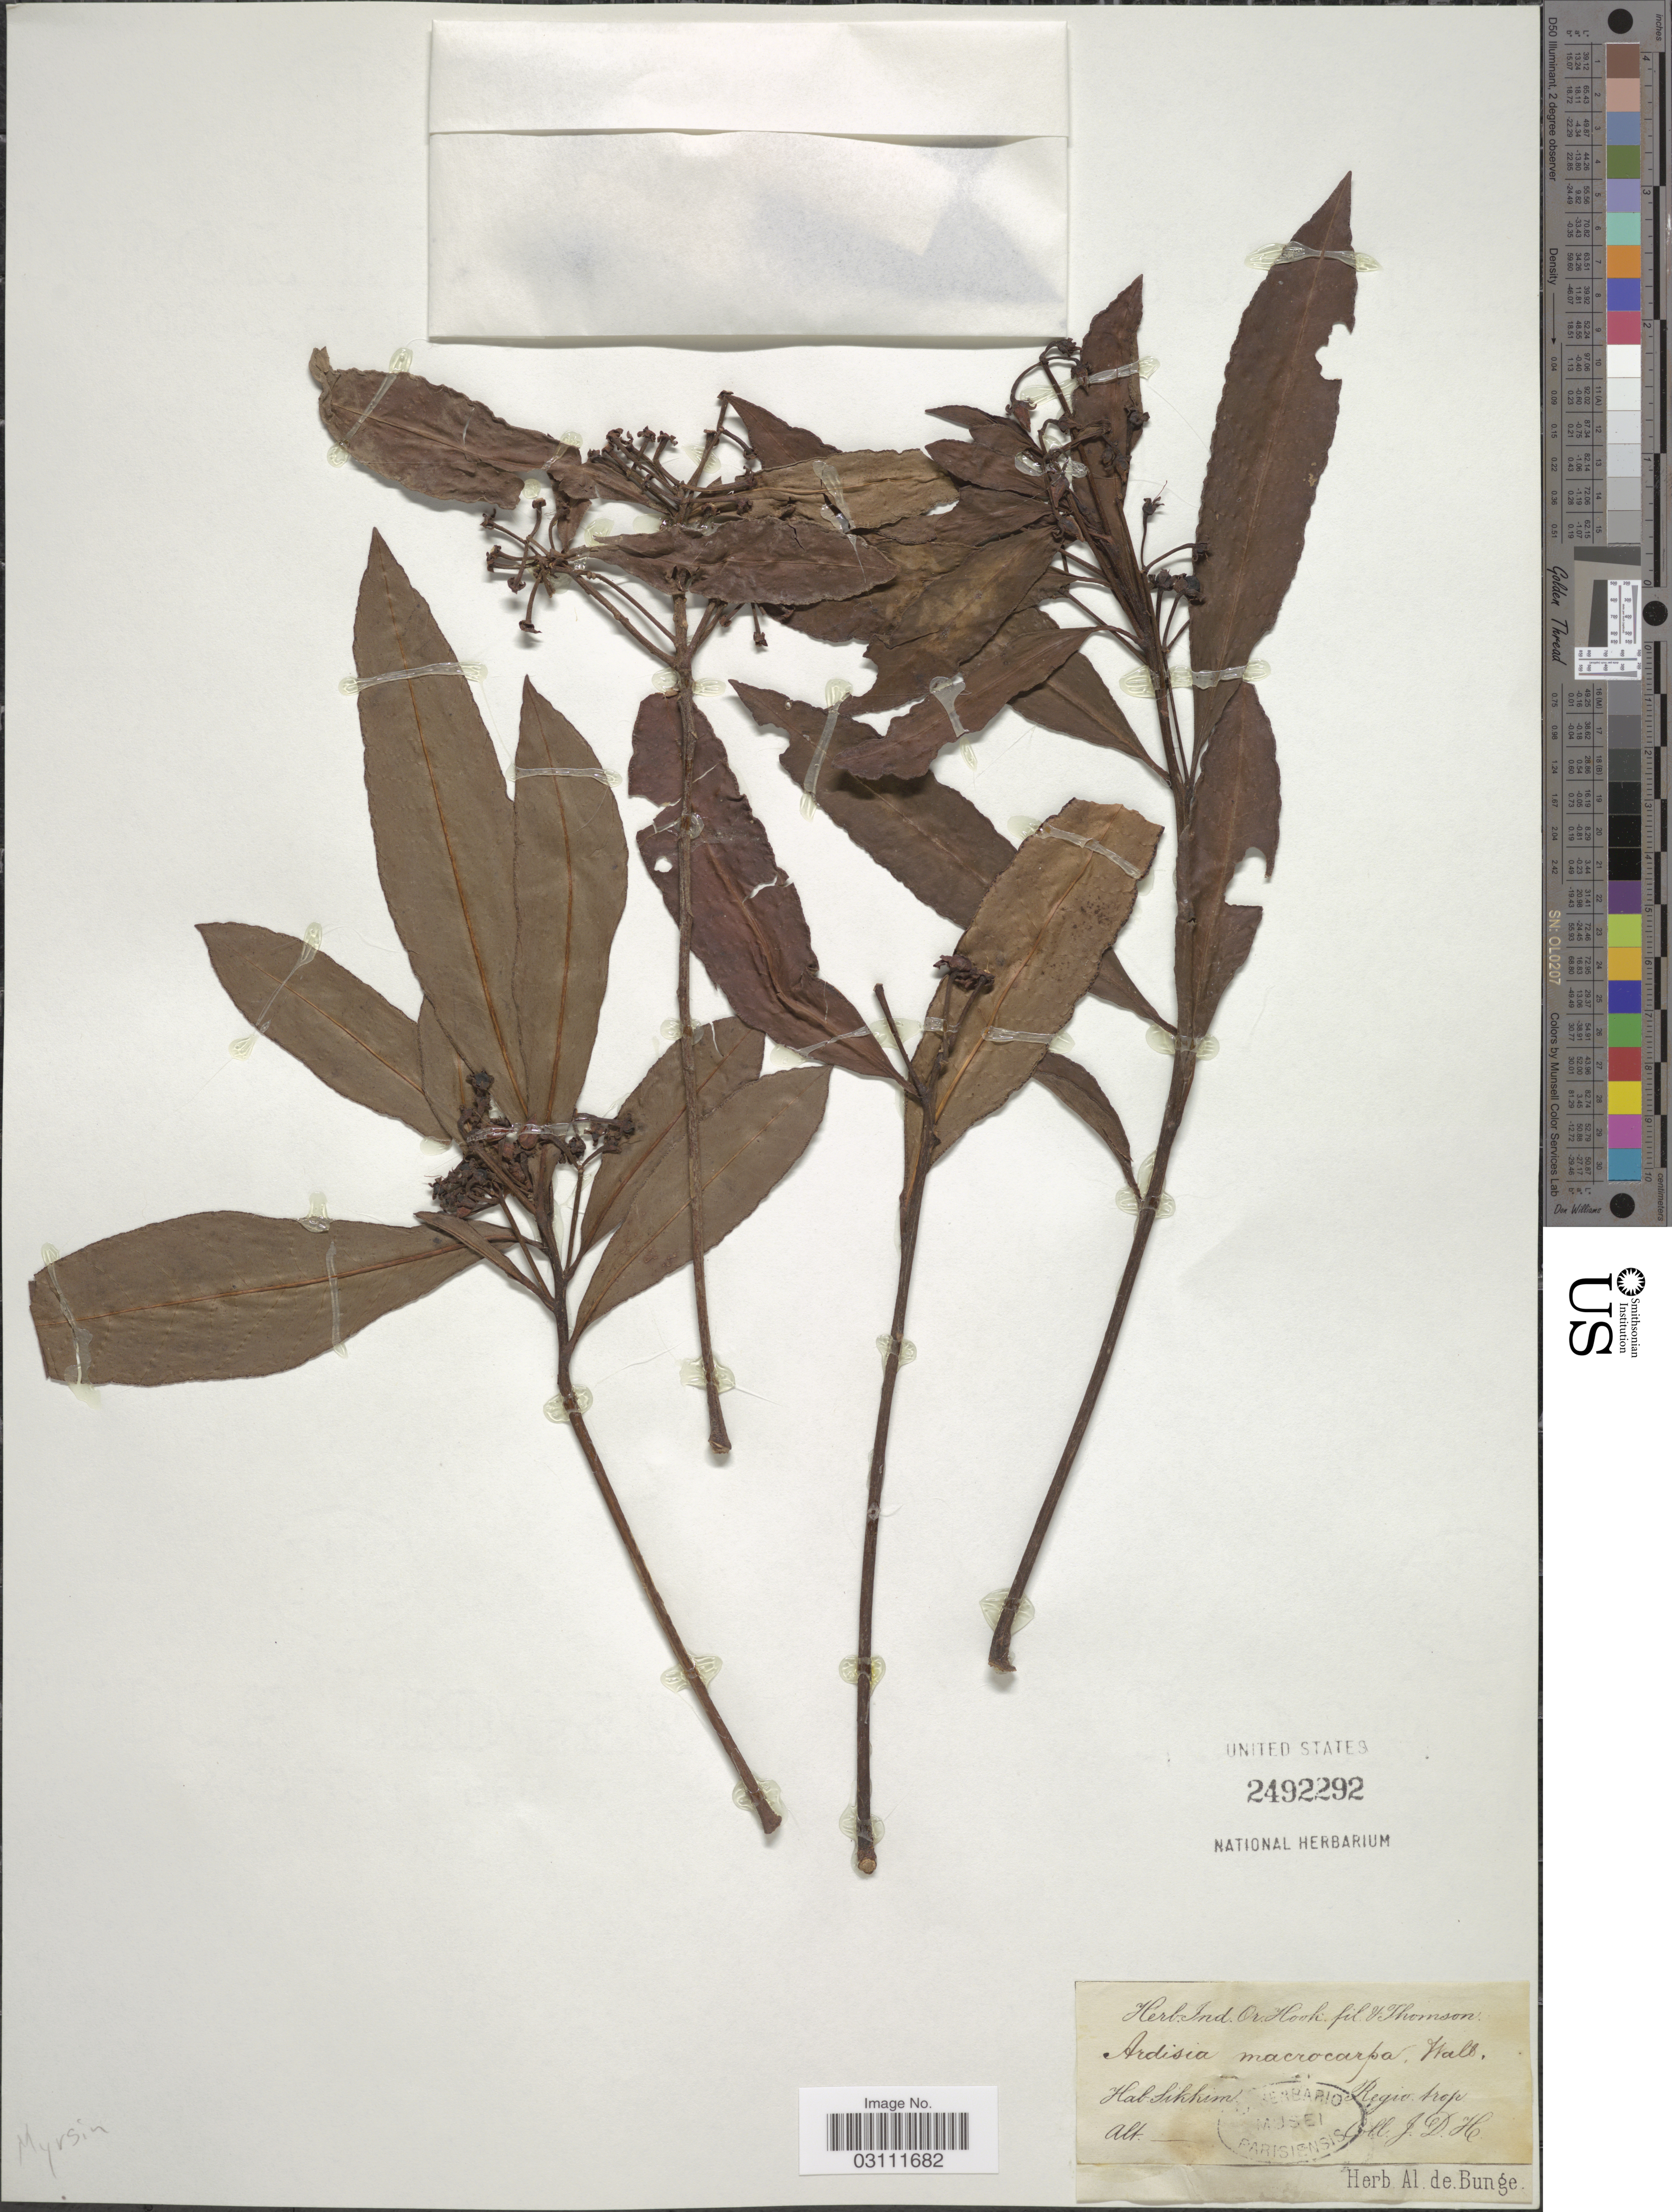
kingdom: Plantae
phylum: Tracheophyta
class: Magnoliopsida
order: Ericales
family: Primulaceae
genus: Ardisia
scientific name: Ardisia macrocarpa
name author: Wall.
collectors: J. D. Hooker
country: India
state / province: Sikkim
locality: Regio: trop. Sikkim.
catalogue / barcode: US 2492292